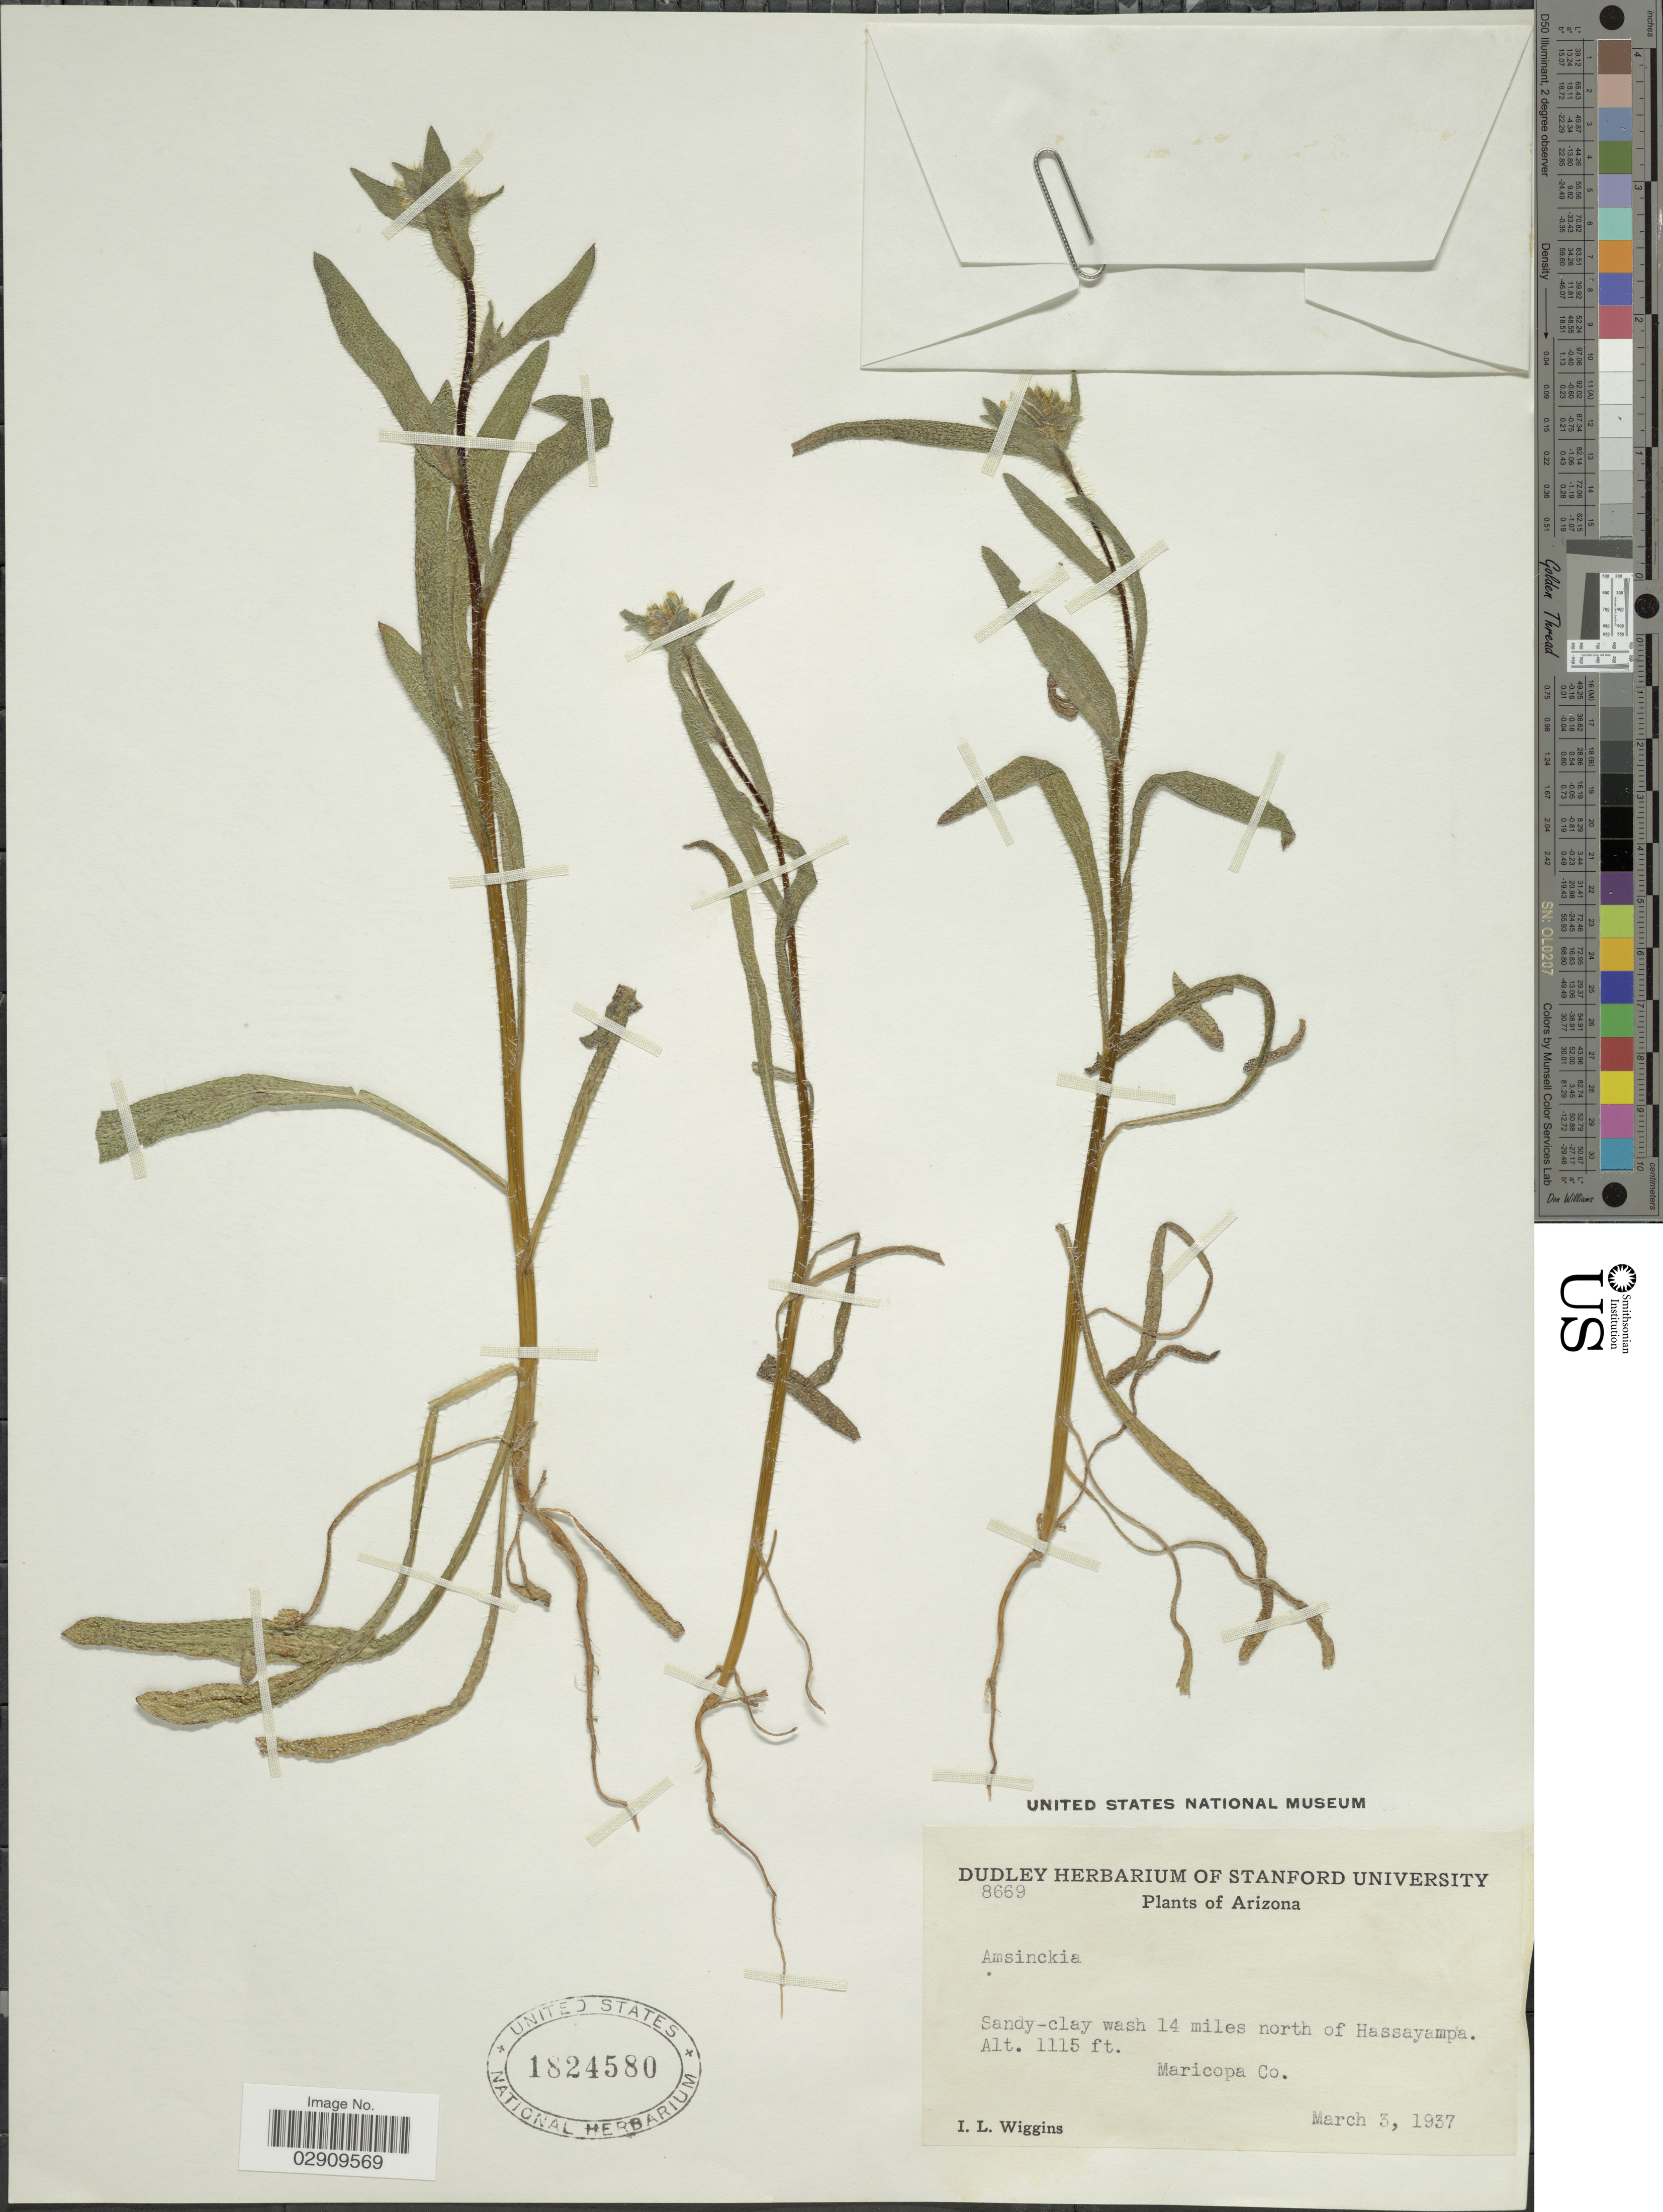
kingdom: Plantae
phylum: Tracheophyta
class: Magnoliopsida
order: Boraginales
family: Boraginaceae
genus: Amsinckia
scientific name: Amsinckia sp.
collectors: I. L. Wiggins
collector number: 8669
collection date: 1937-03-03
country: United States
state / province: Arizona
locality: Sandy-clay wash 14 miles north of Hassayampa. Maricopa Co.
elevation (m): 340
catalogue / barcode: US 1824580